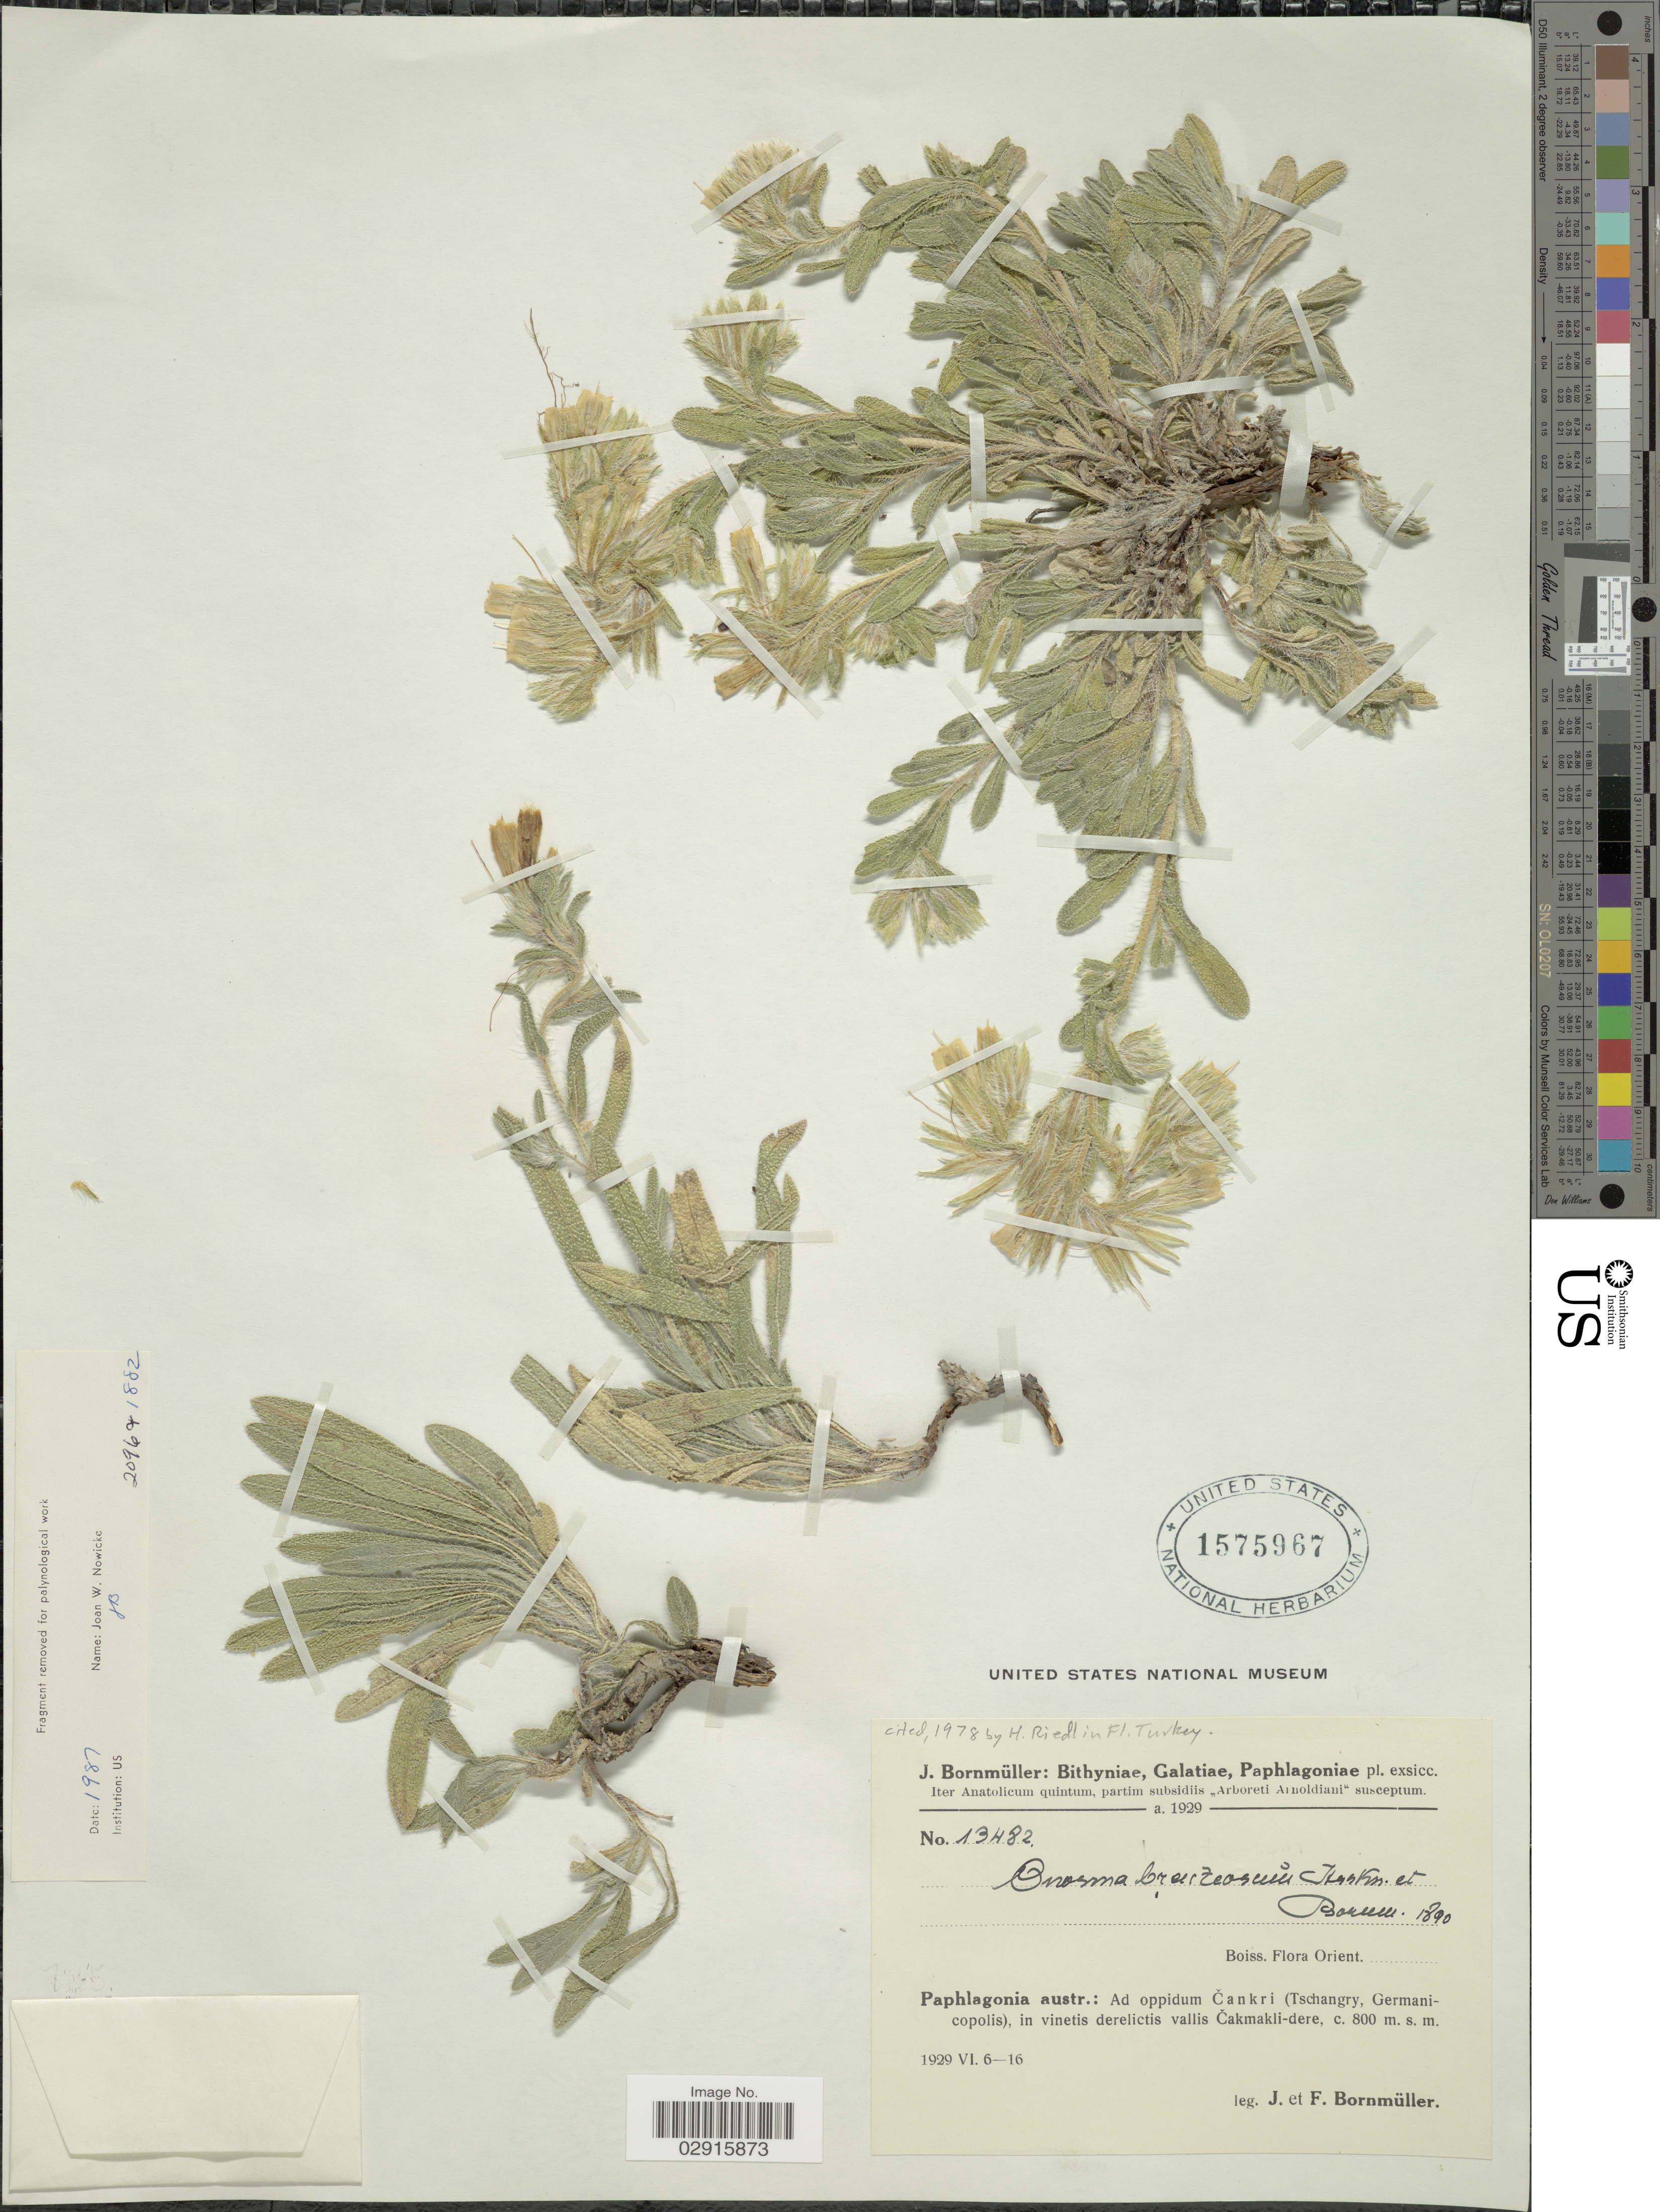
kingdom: Plantae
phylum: Tracheophyta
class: Magnoliopsida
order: Boraginales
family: Boraginaceae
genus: Onosma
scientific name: Onosma bracteosa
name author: Hausskn. & Bornm.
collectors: J. Bornmüller & F. Bornmüller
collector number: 13482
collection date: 1929-06-06/1929-06-16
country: Turkey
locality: Paphlagonia austr., Ad oppidum Cankri (Tschangry, Germanicopolis), in vinetis derelictis vallis Cakmakli-dere.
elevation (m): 800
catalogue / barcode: US 1575967